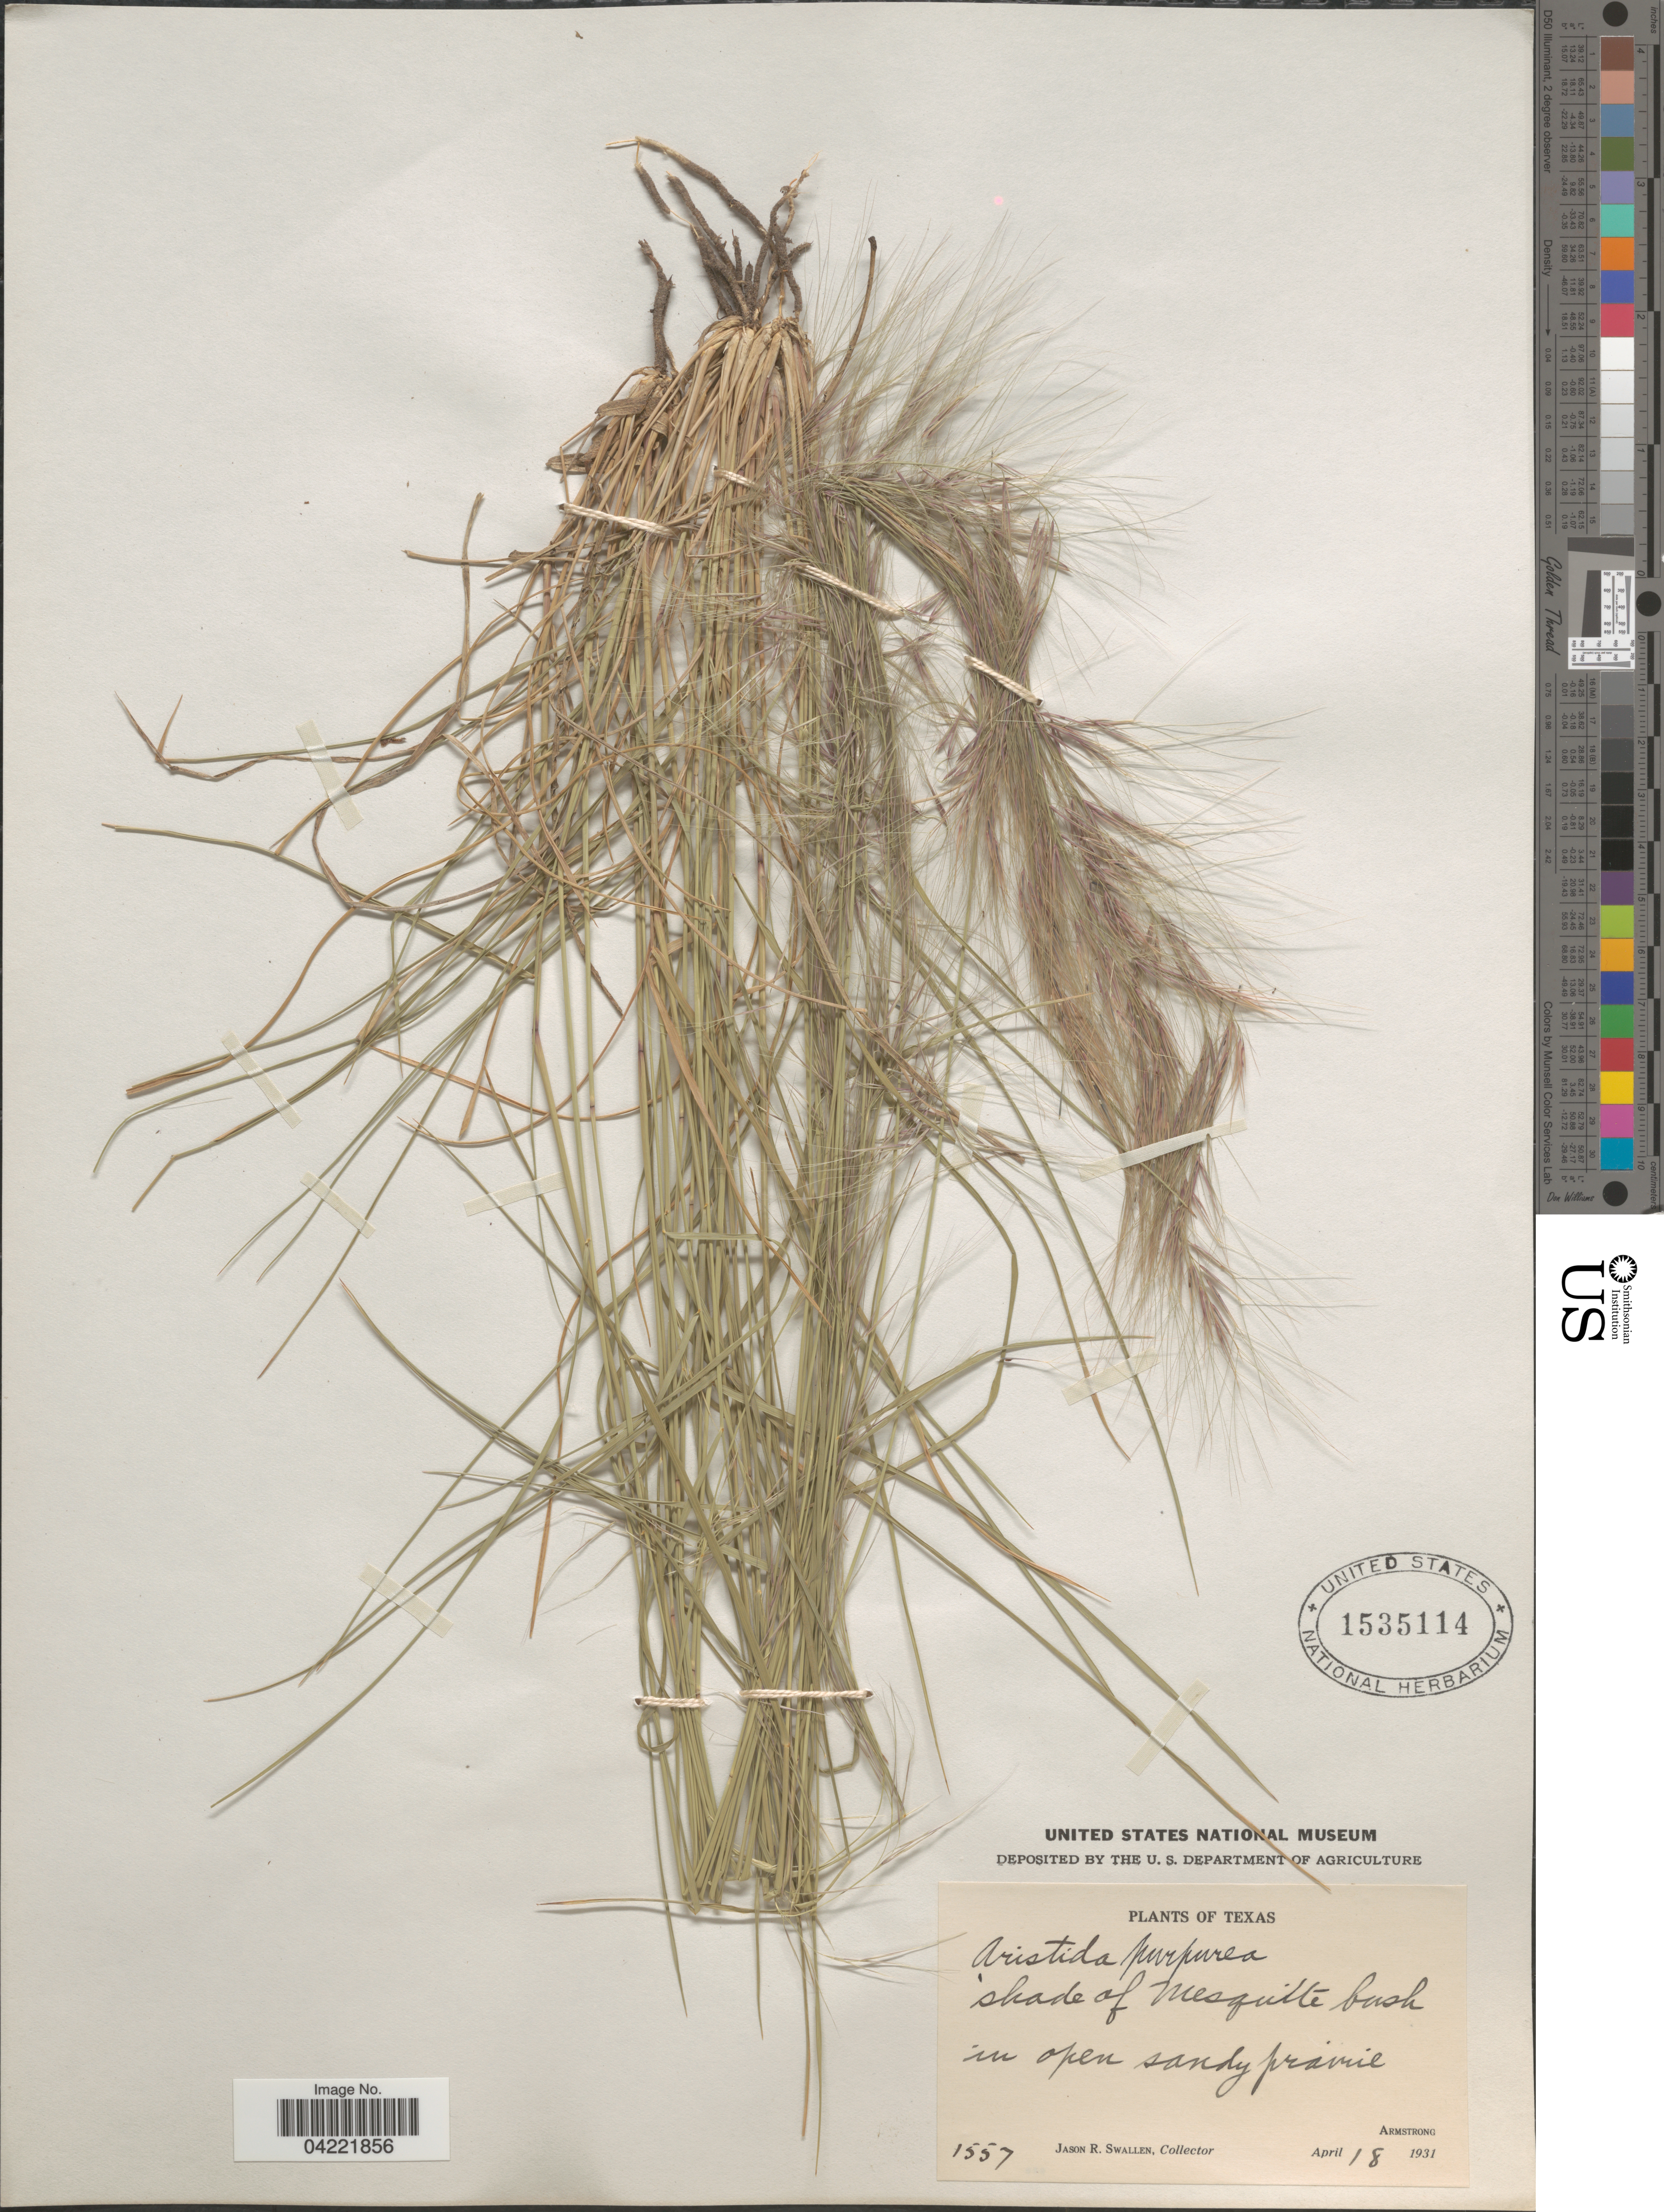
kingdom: Plantae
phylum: Tracheophyta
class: Liliopsida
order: Poales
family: Poaceae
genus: Aristida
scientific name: Aristida purpurea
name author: Nutt.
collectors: J. R. Swallen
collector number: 1557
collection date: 1931-04-18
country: United States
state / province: Texas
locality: Shade of Mesquite bush in open sandy prairie. Armstrong.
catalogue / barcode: US 1535114